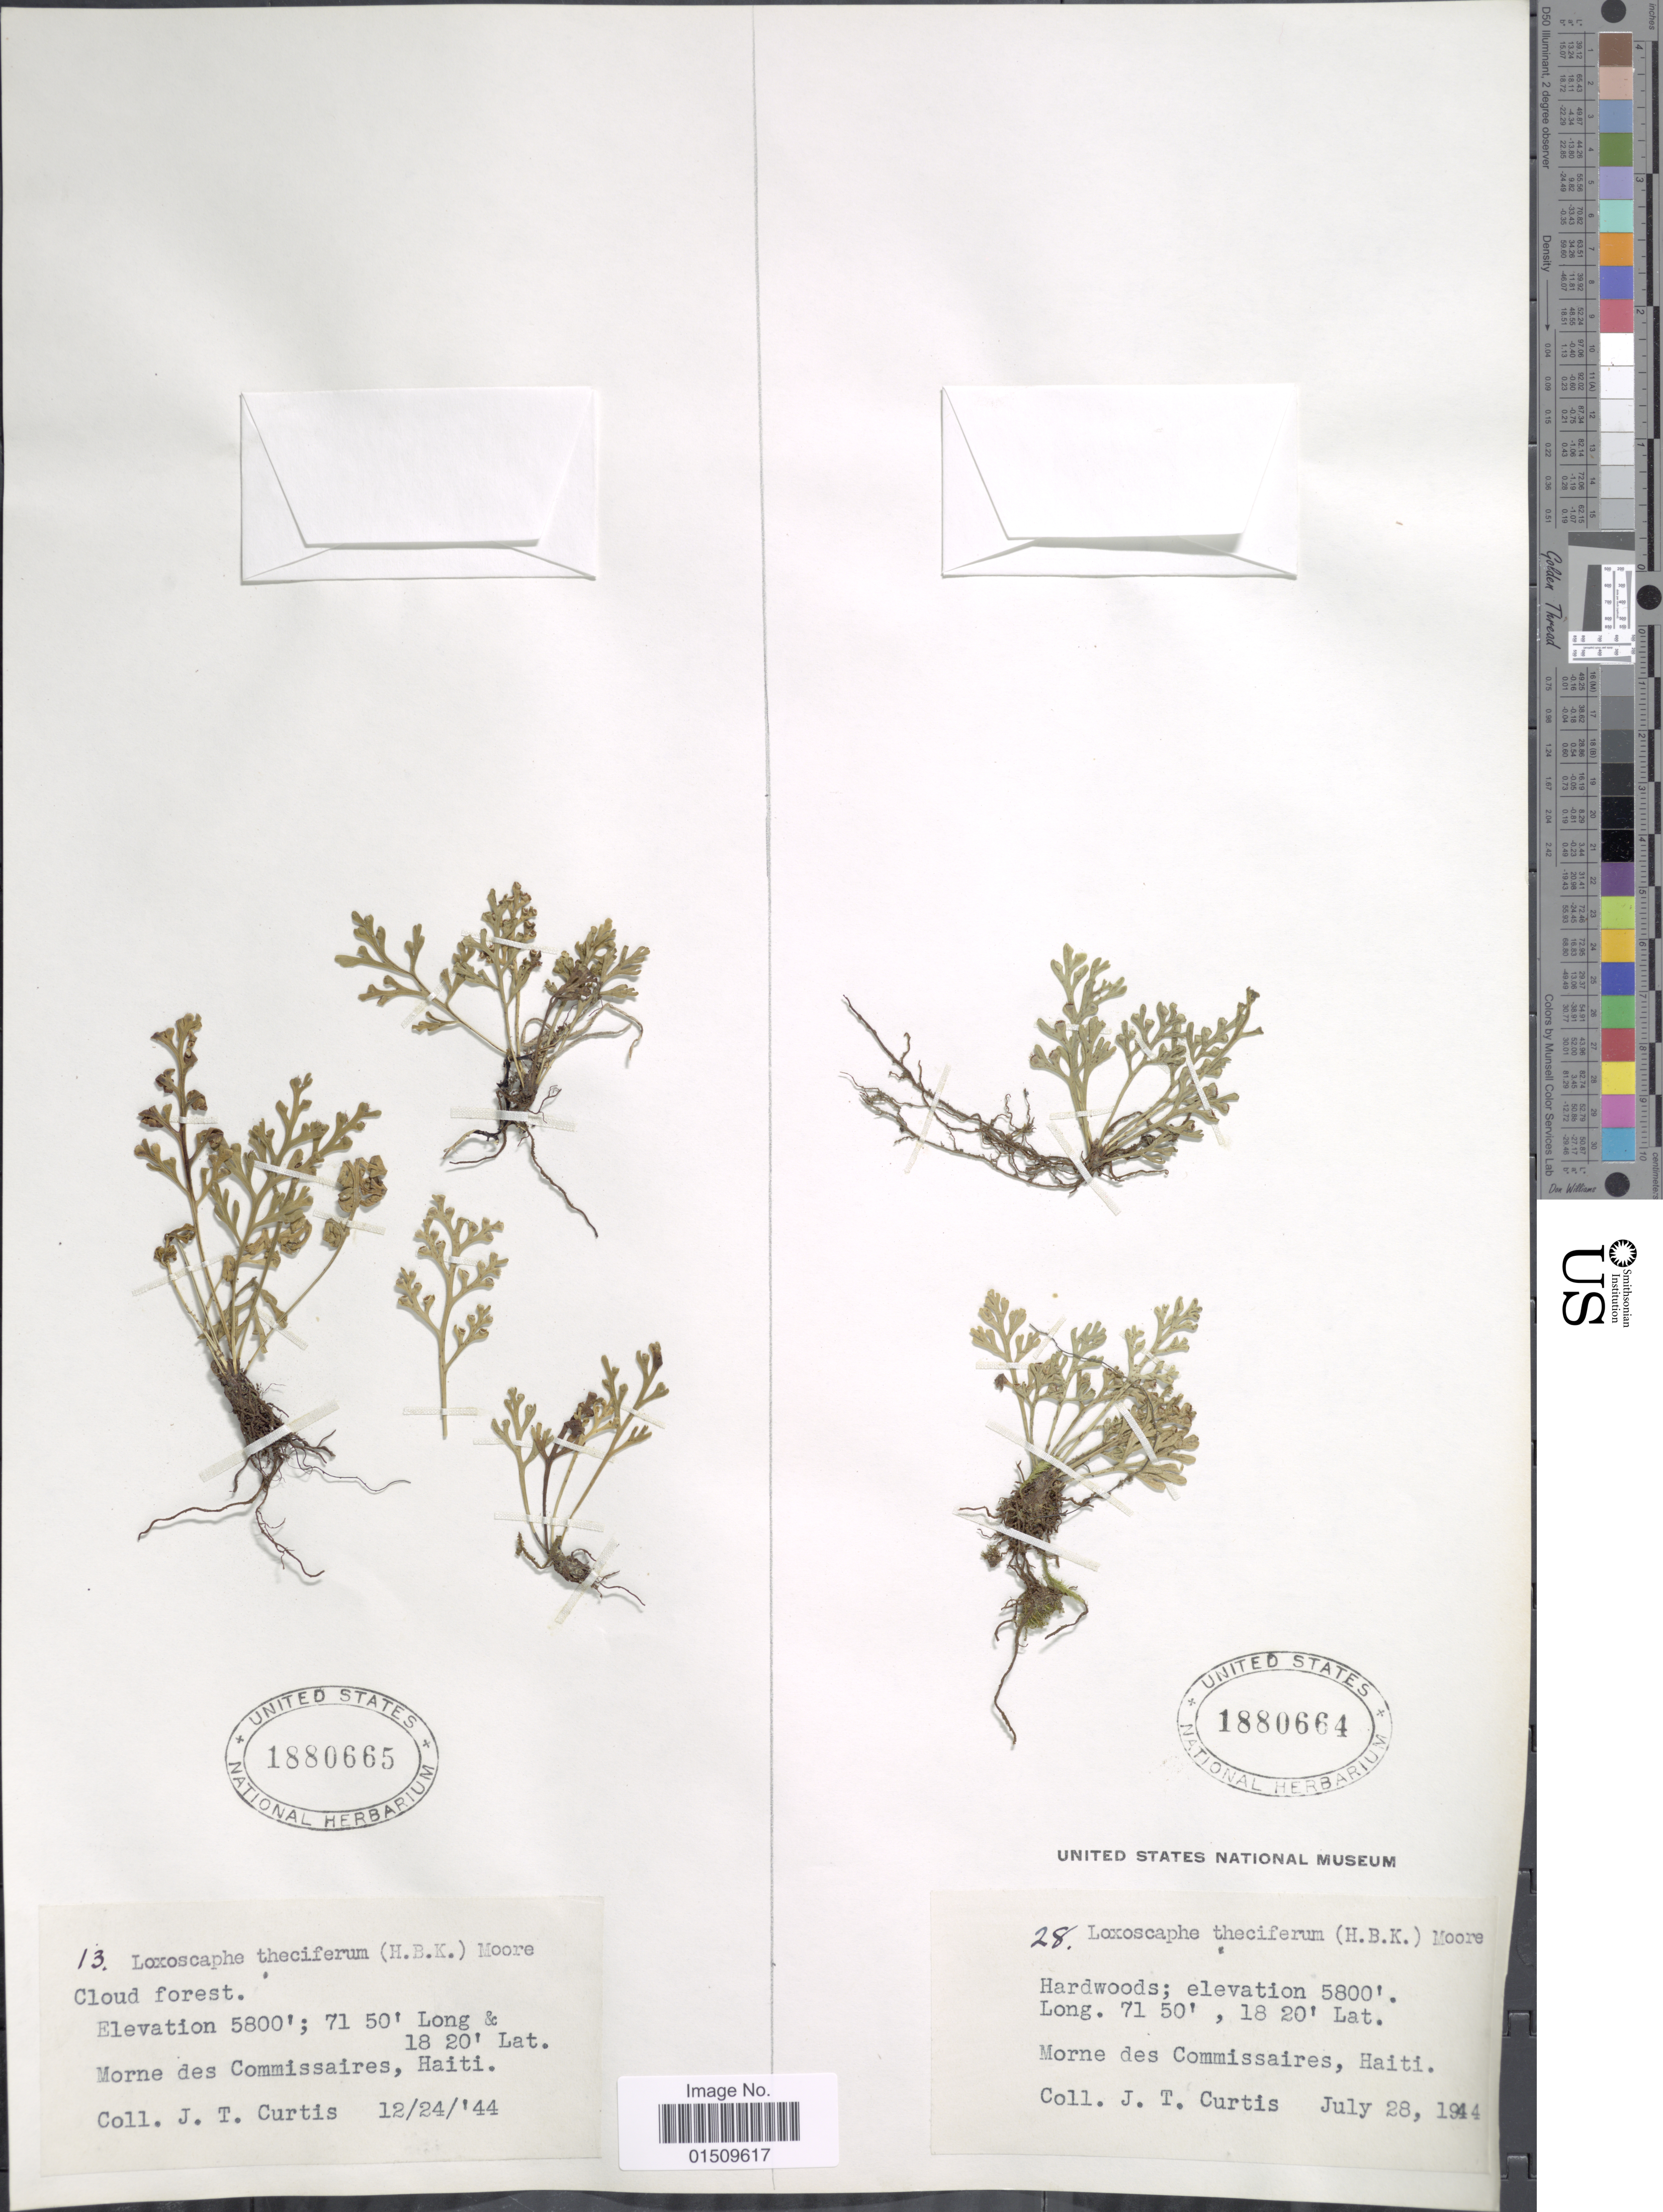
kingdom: Plantae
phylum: Tracheophyta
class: Polypodiopsida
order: Polypodiales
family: Aspleniaceae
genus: Asplenium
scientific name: Asplenium theciferum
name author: (Kunth) Mett.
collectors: J. Curtis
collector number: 28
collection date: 1944-07-28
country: Haiti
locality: Morne de Commissaires, Haiti.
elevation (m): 1768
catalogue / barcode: US 1880664-2